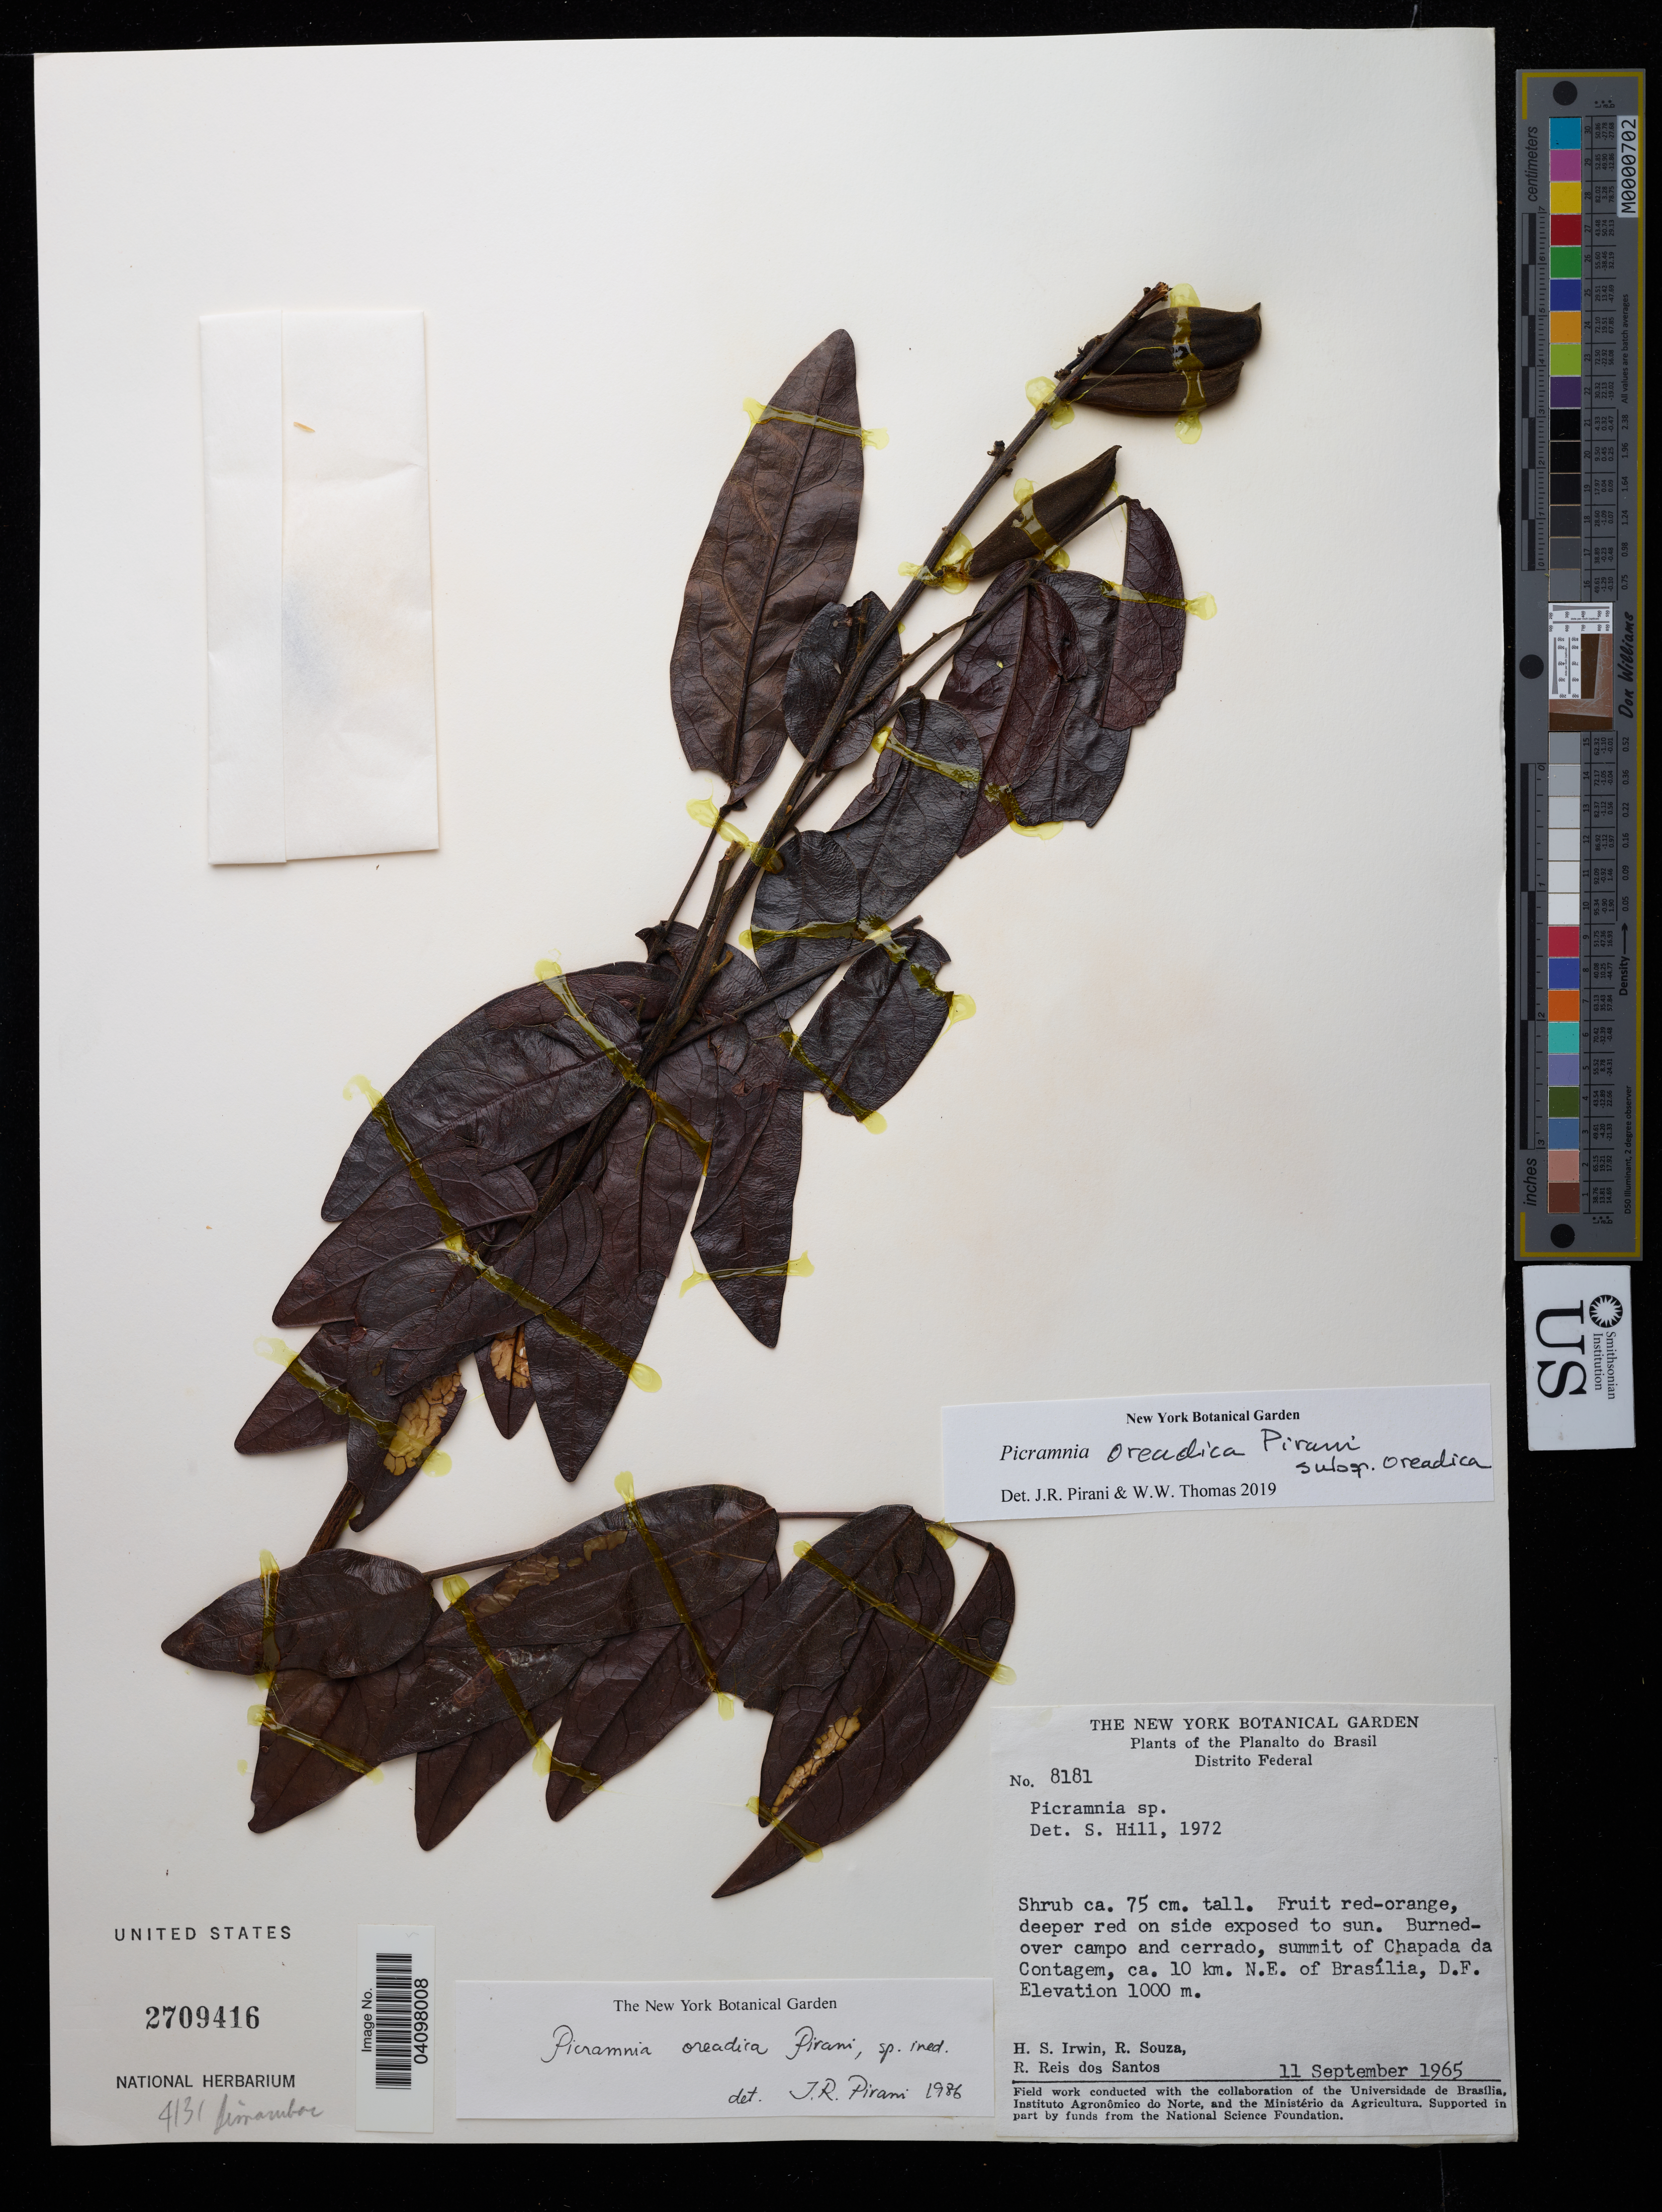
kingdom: Plantae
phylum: Tracheophyta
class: Magnoliopsida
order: Picramniales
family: Picramniaceae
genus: Picramnia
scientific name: Picramnia oreadica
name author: Pirani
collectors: R. Souza & R. Reis dos Santos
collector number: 8181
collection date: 1965-09-11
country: Brazil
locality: Burned-over campo and cerrado, summit of Chapada da Contagem, ca. 10 km. N.E. of Brasília, D.F.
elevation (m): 1000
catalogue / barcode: US 2709416